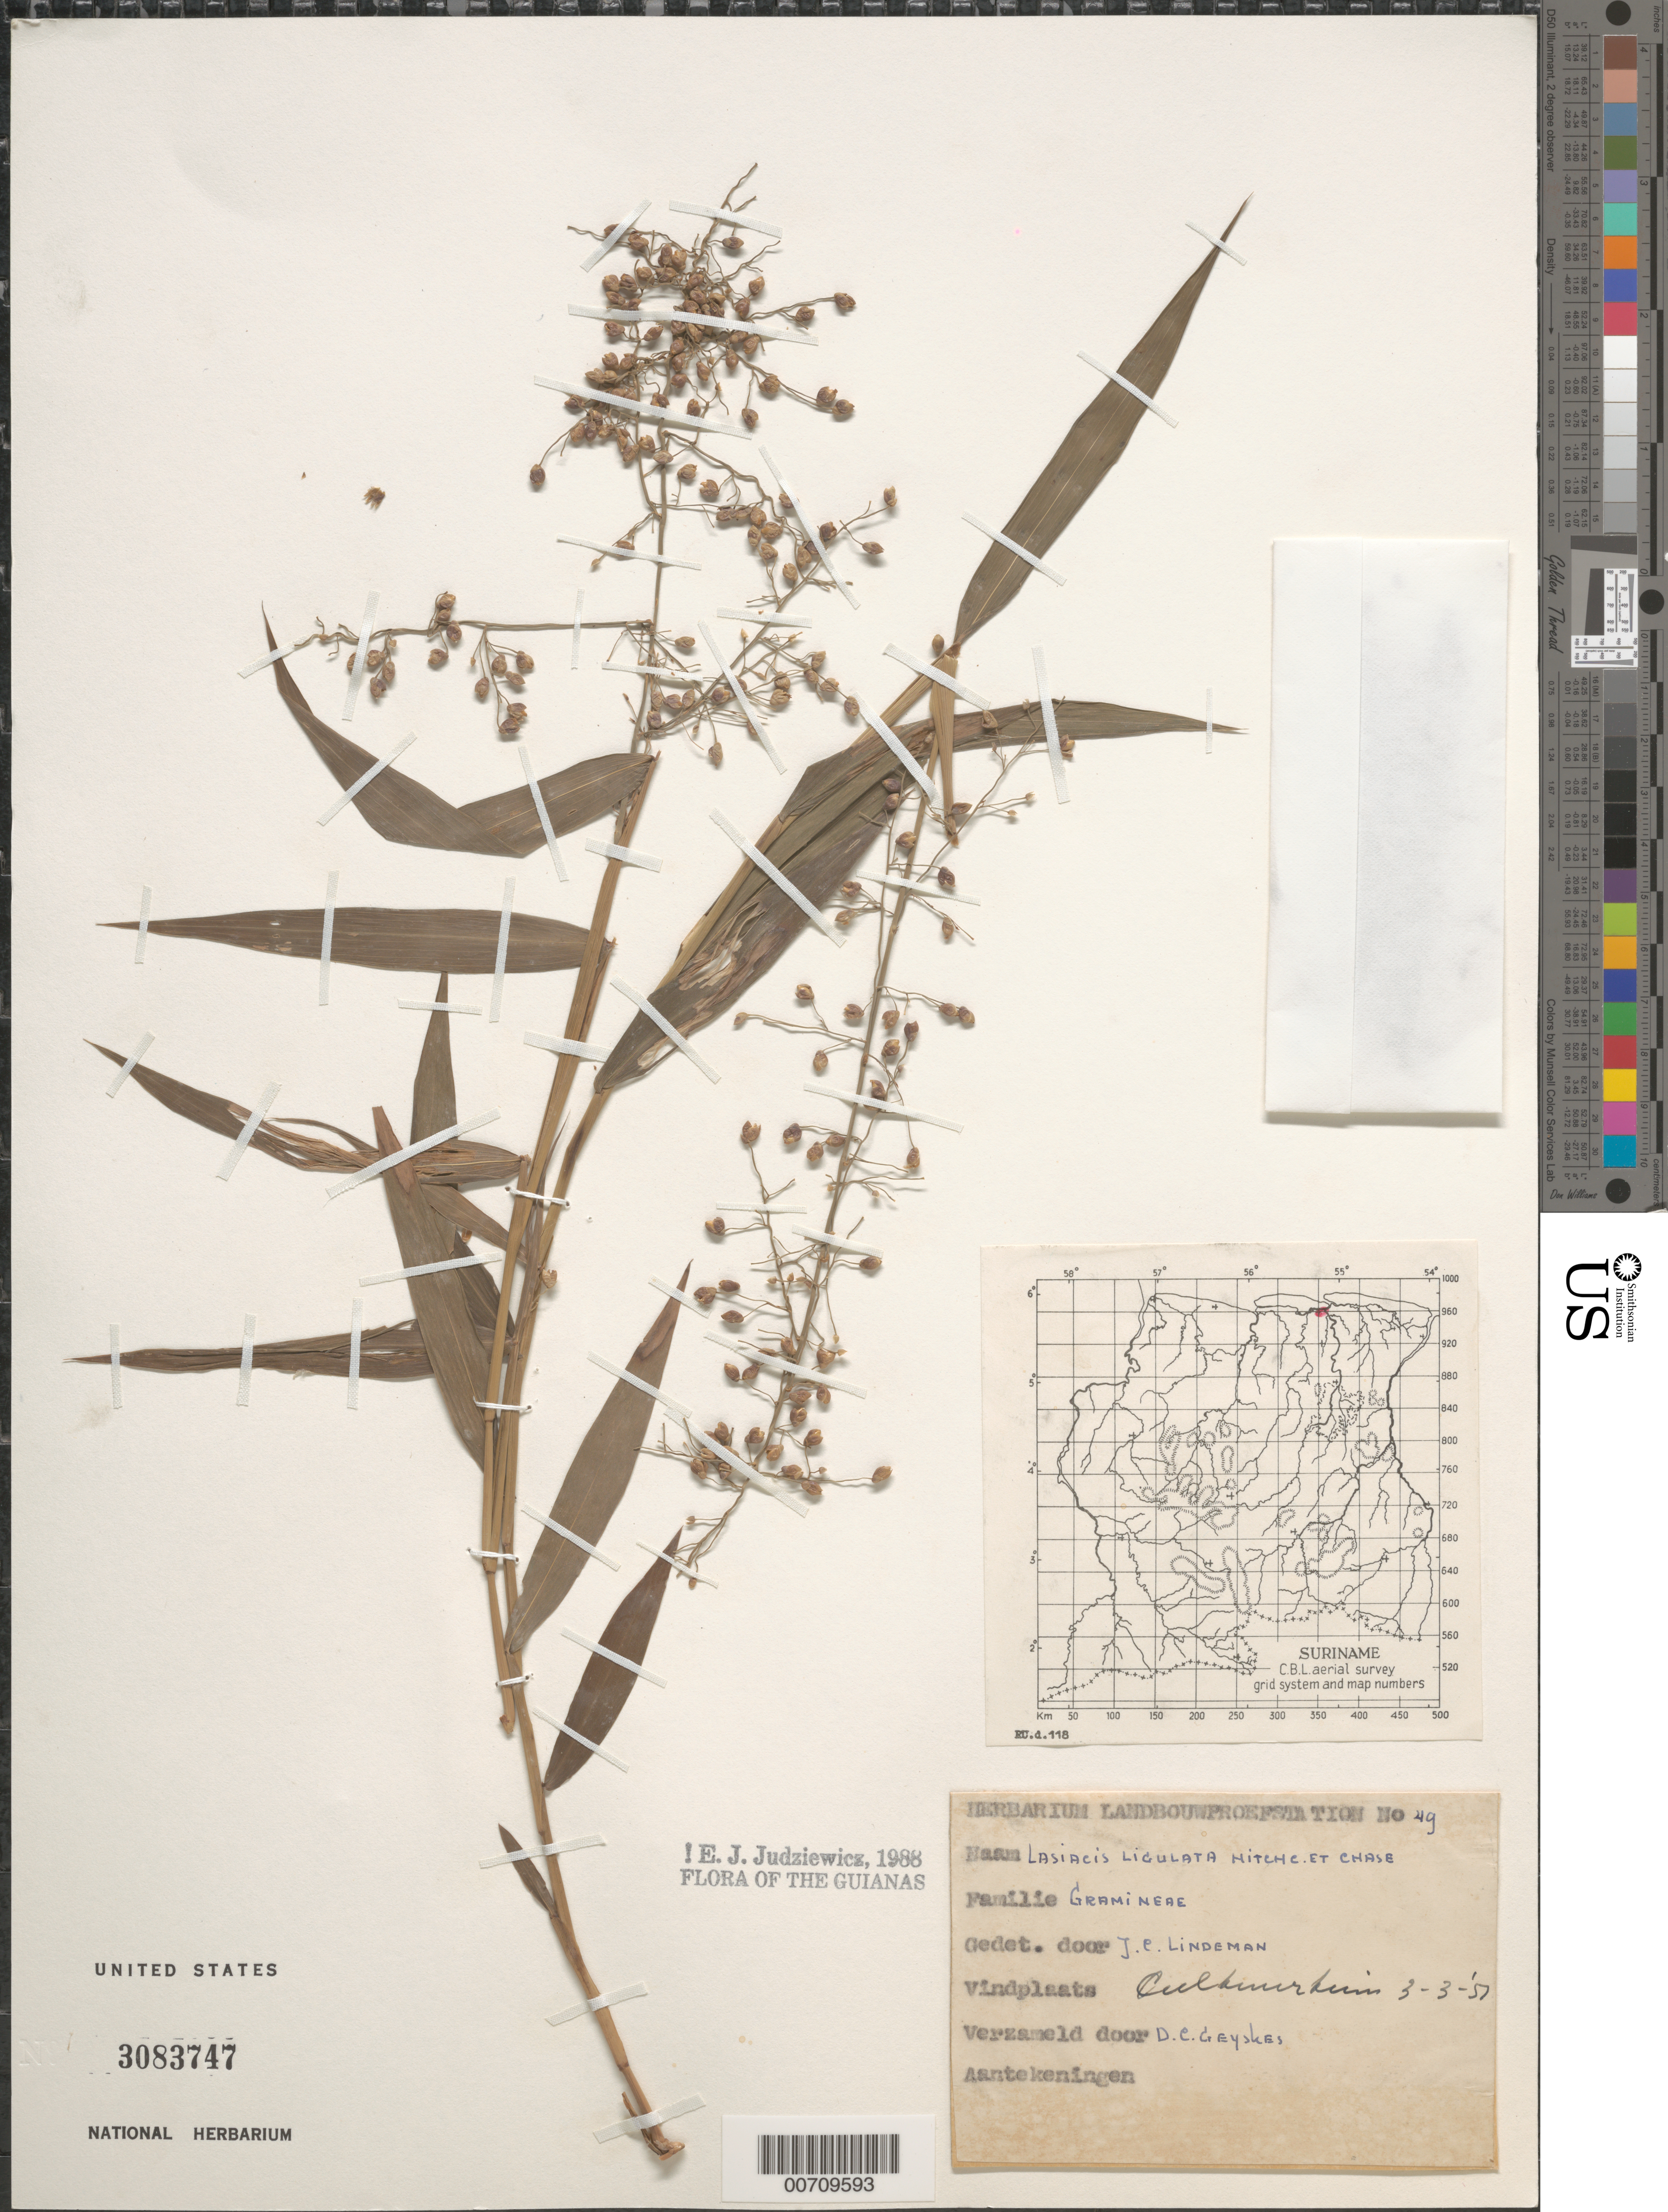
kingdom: Plantae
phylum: Tracheophyta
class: Liliopsida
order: Poales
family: Poaceae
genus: Lasiacis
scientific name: Lasiacis ligulata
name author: Hitchc. & Chase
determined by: Lindeman, J. C.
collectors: D. Geijskes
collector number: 49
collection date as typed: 3-Mar-51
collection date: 1951-03-03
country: Suriname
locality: Cultuurtuin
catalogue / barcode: US 3083747